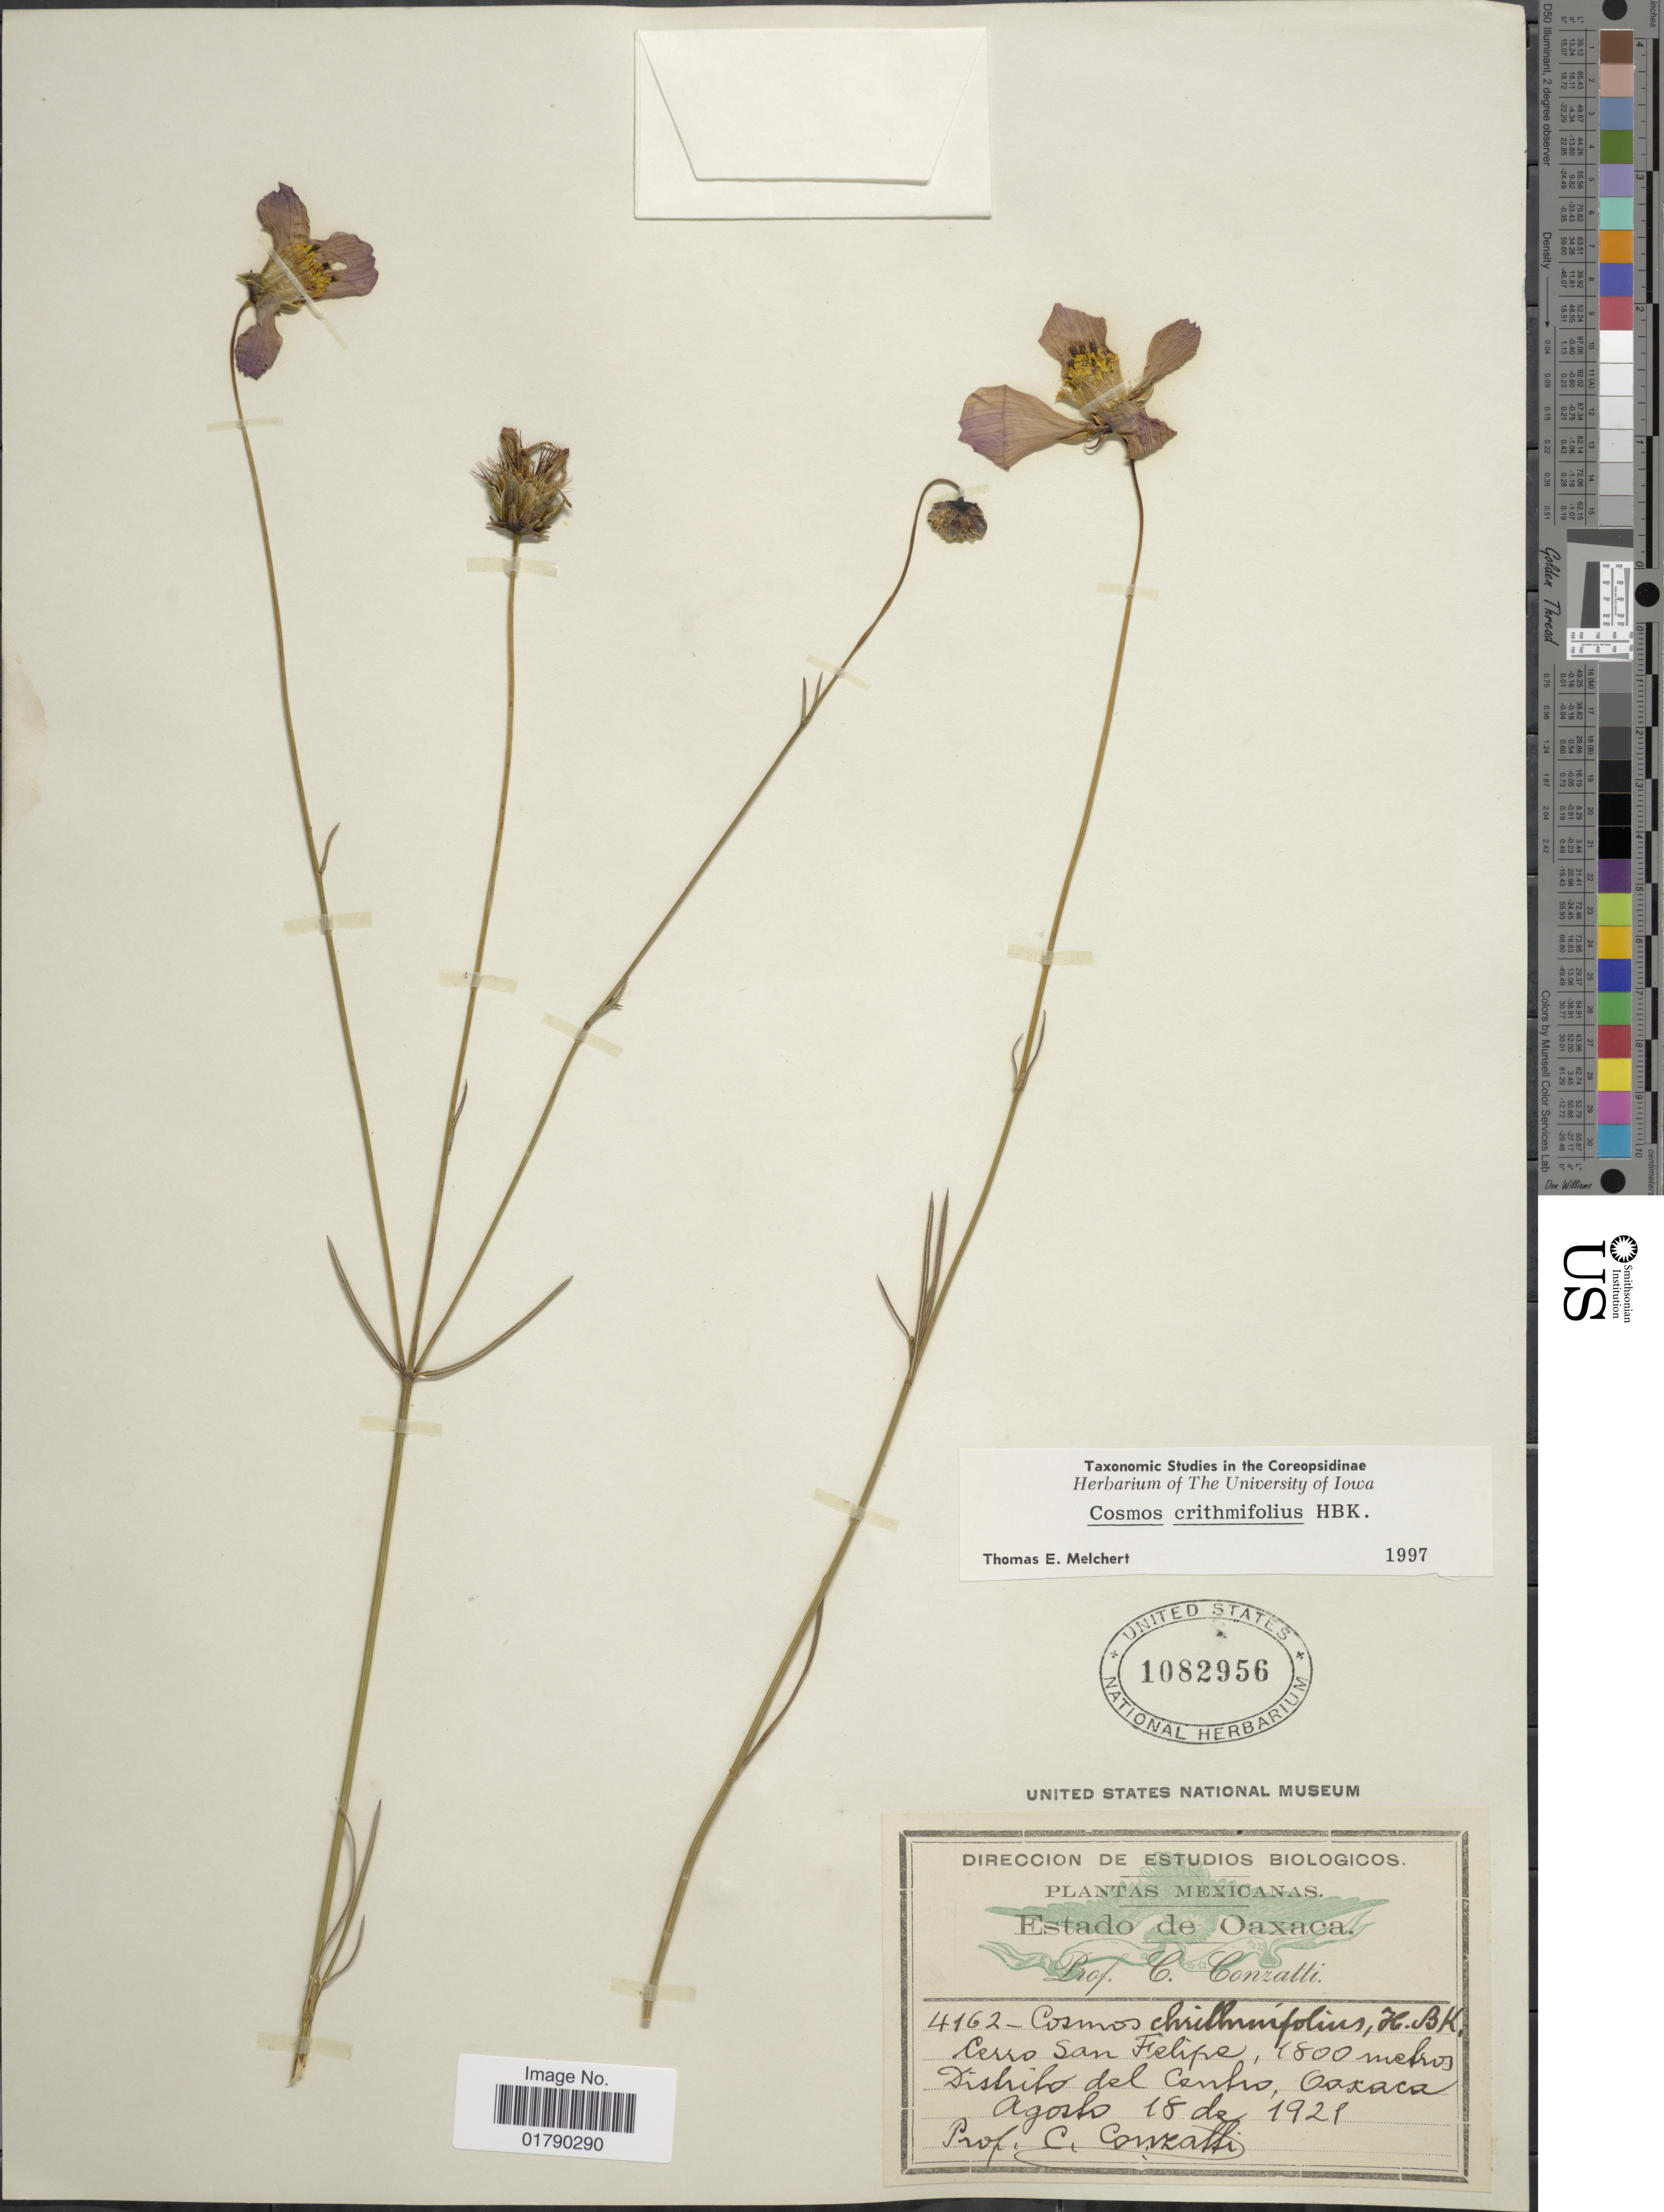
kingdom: Plantae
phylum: Tracheophyta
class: Magnoliopsida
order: Asterales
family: Asteraceae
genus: Cosmos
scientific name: Cosmos crithmifolius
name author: Kunth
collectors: C. Conzalli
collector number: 4162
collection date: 1921-08-18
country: Mexico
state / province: Oaxaca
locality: Cerro San Felipe, Distrito del Centro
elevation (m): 1800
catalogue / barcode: US 1082956